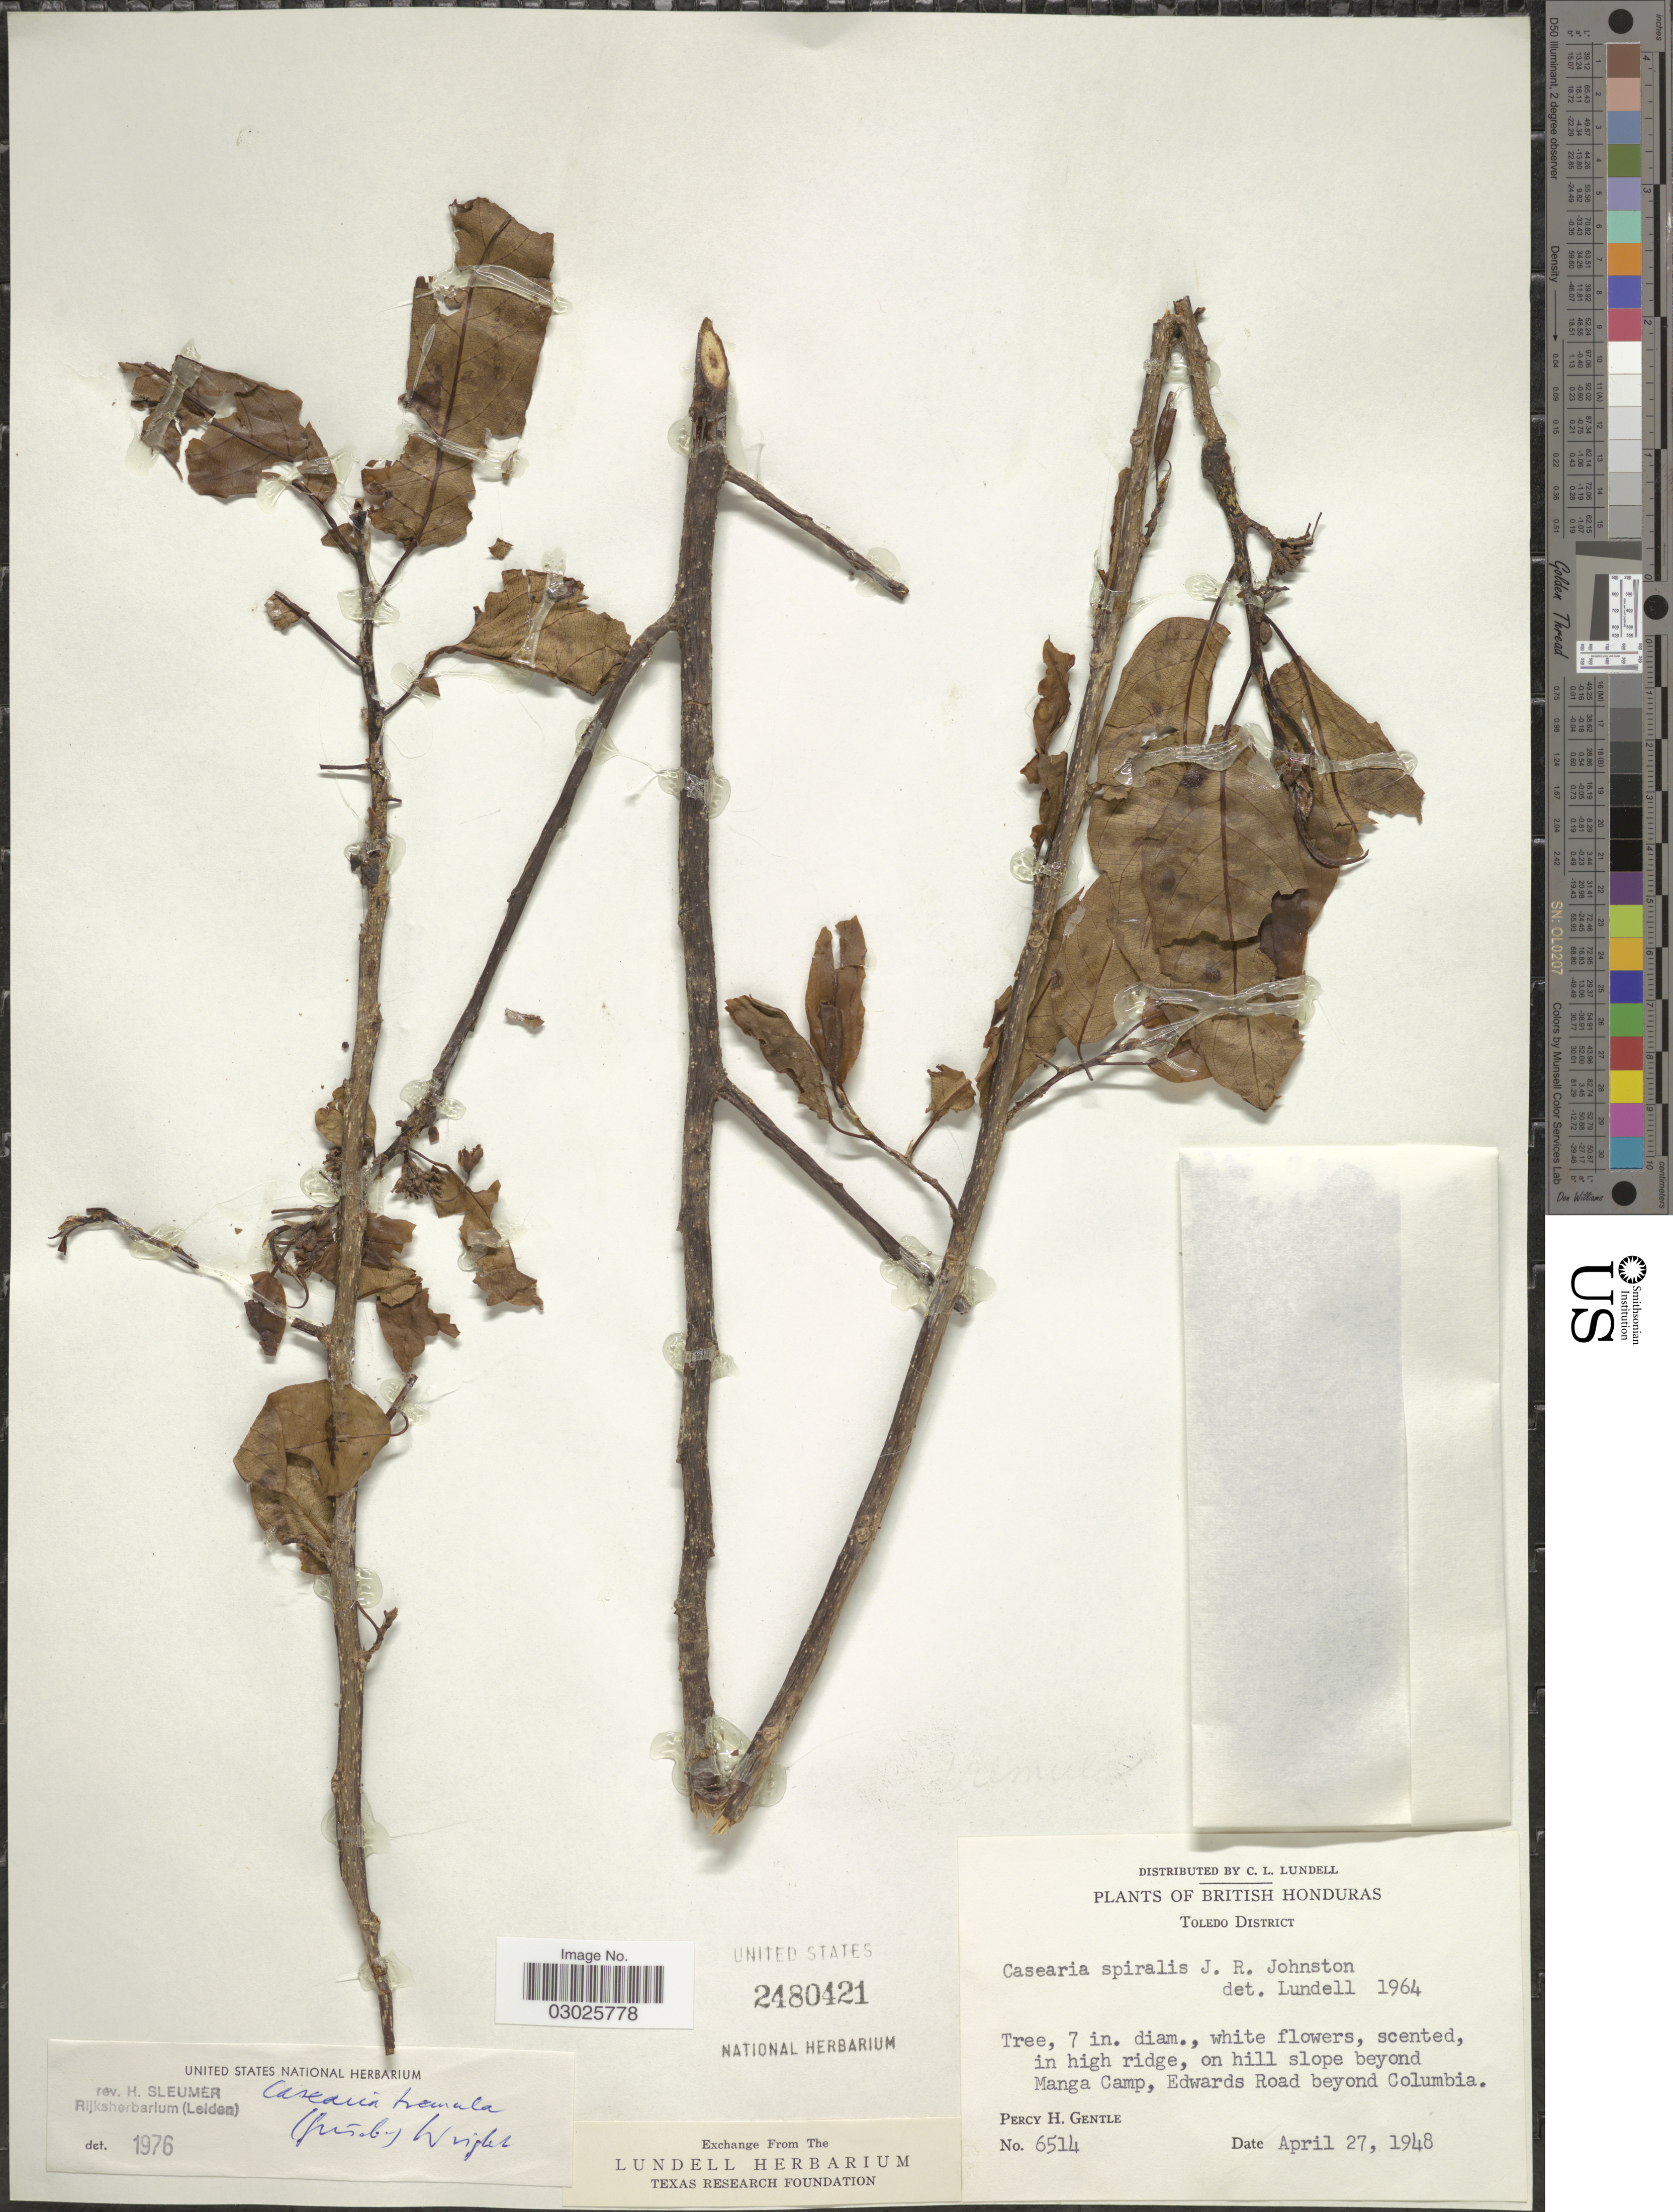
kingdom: Plantae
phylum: Tracheophyta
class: Magnoliopsida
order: Malpighiales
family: Salicaceae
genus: Casearia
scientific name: Casearia tremula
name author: (Griseb.) Griseb. ex C. Wright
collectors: P. H. Gentle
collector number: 6514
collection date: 1948-04-27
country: Belize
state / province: Toledo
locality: British Honduras. Toledo District. On hill slope beyond Manga Camp, Edwards Road beyond Columbia.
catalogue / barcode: US 2480421